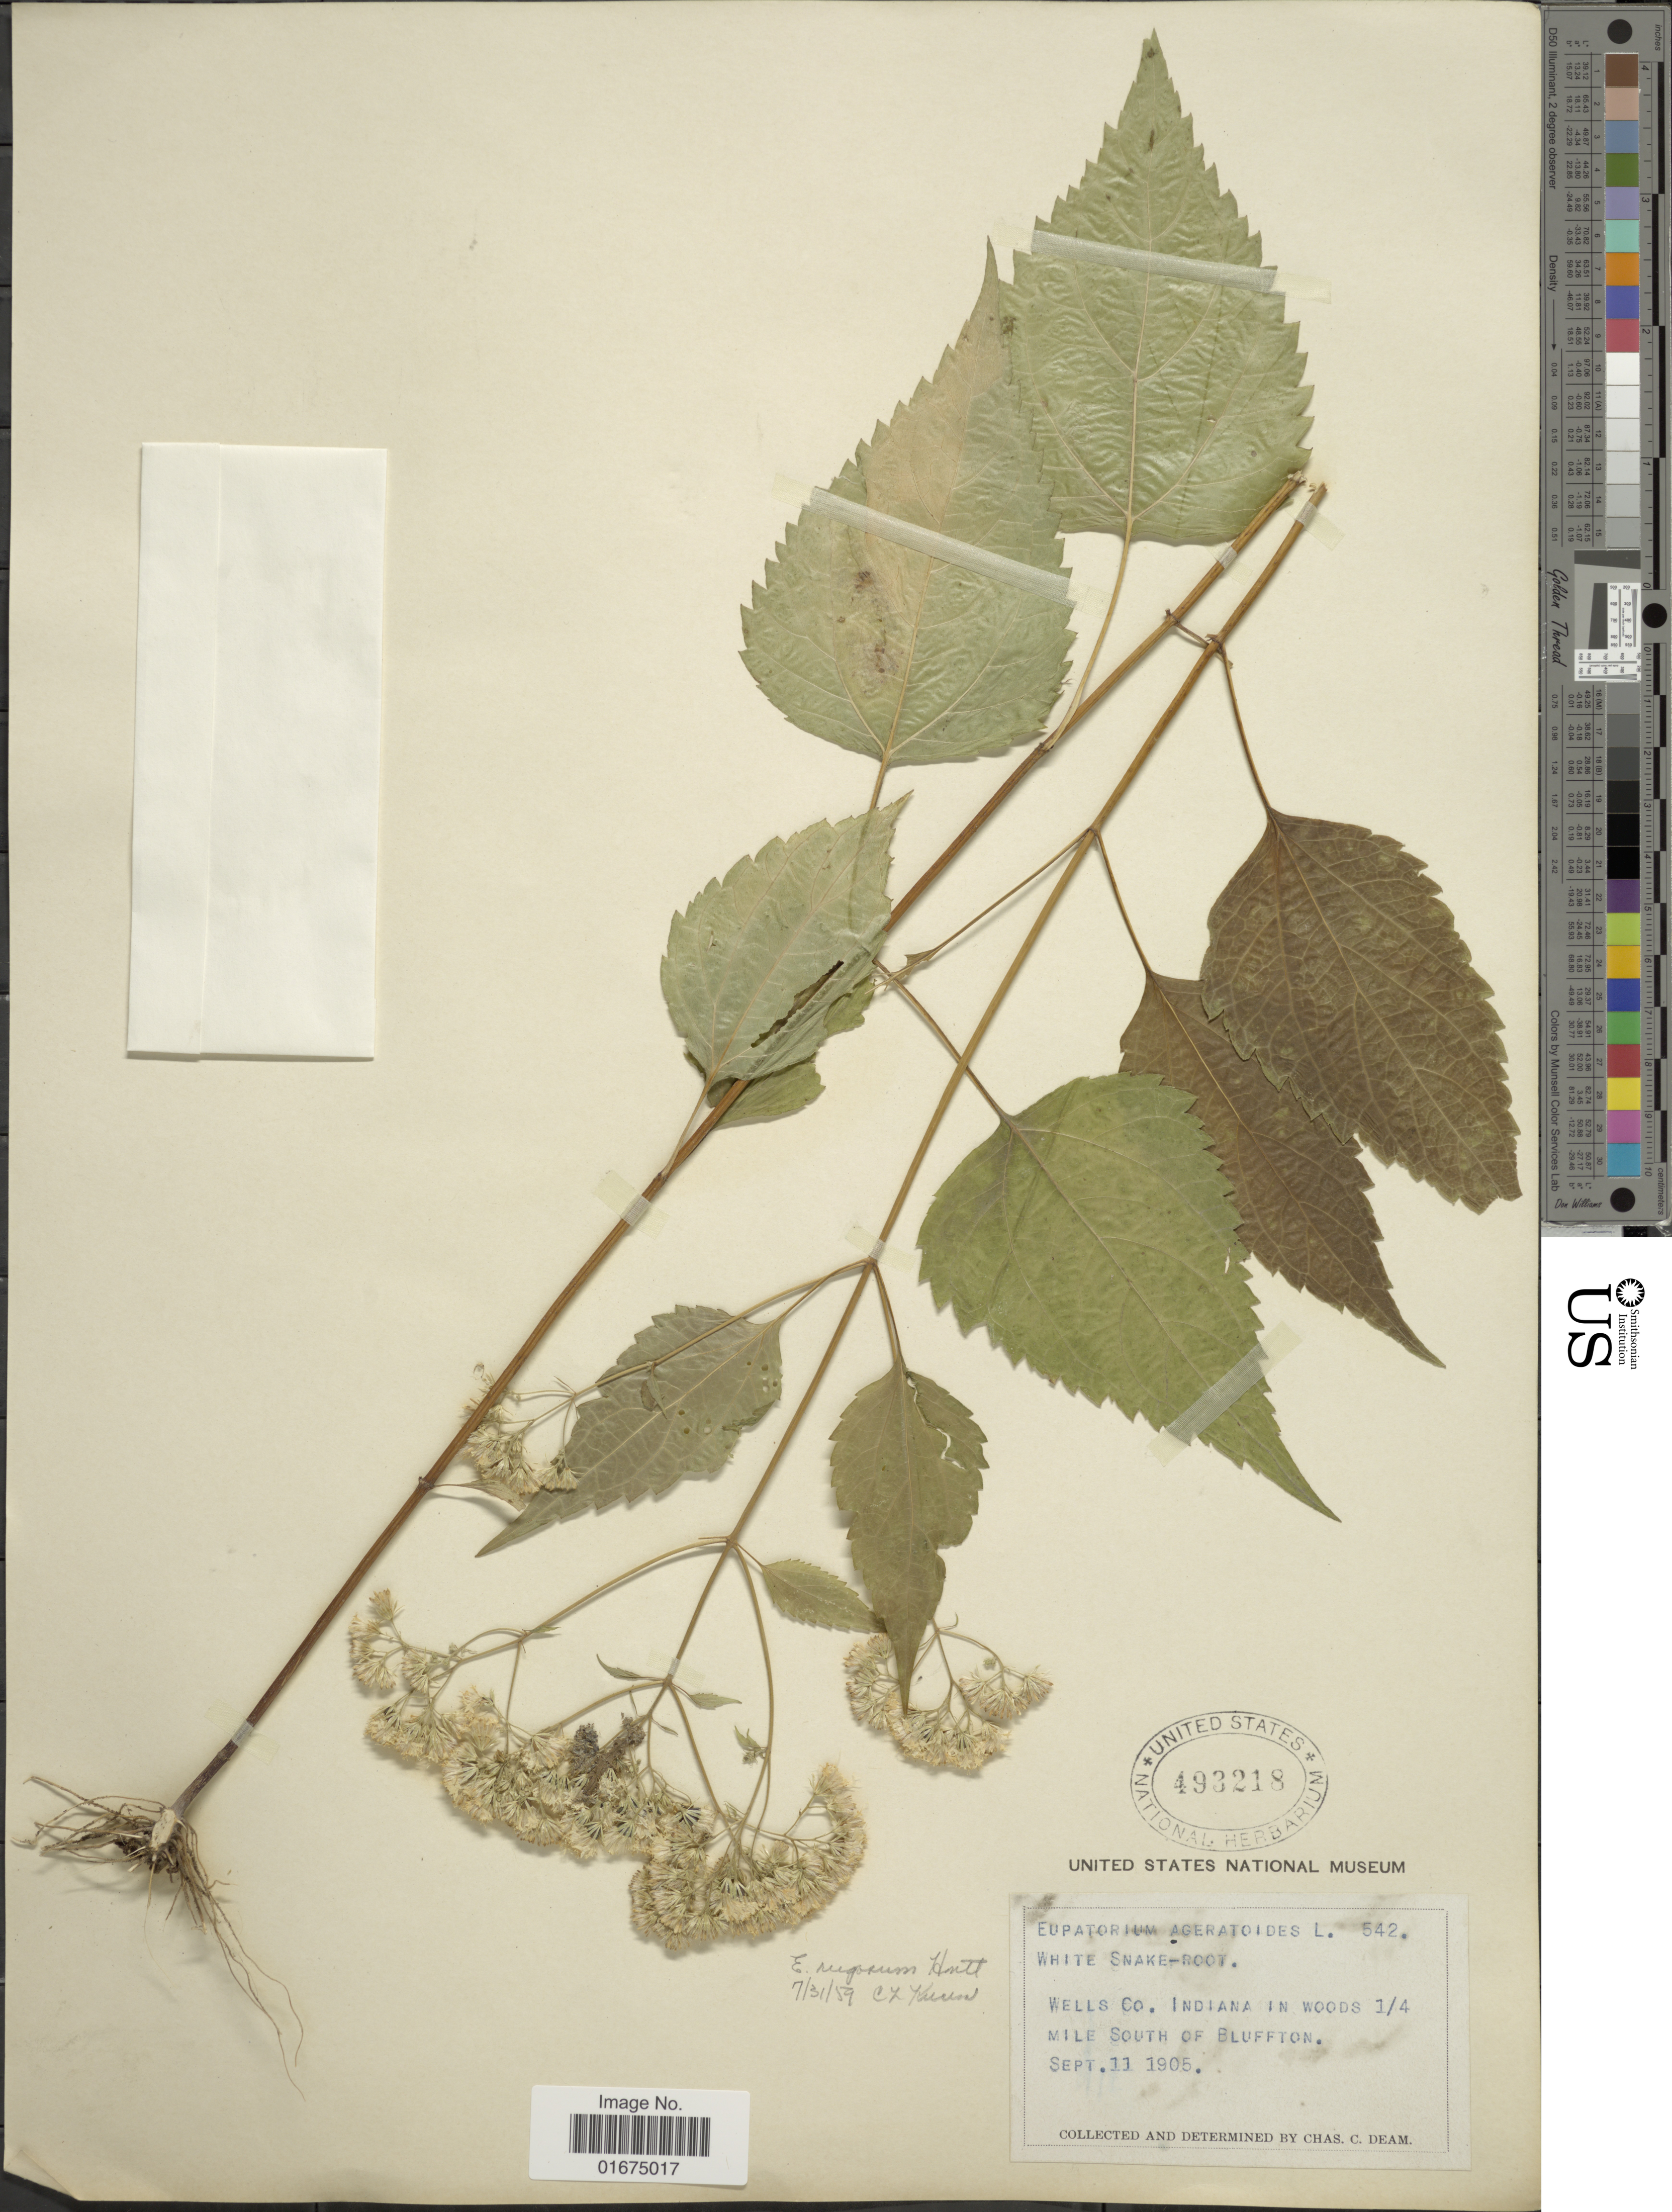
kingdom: Plantae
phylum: Tracheophyta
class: Magnoliopsida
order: Asterales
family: Asteraceae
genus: Ageratina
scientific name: Ageratina altissima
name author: (L.) R.M. King & H. Rob.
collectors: C. C. Deam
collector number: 542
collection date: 1905-09-11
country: United States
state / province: Indiana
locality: Wells Co. Indiana in Woods 1/4 Mile south of Bluffton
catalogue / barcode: US 493218